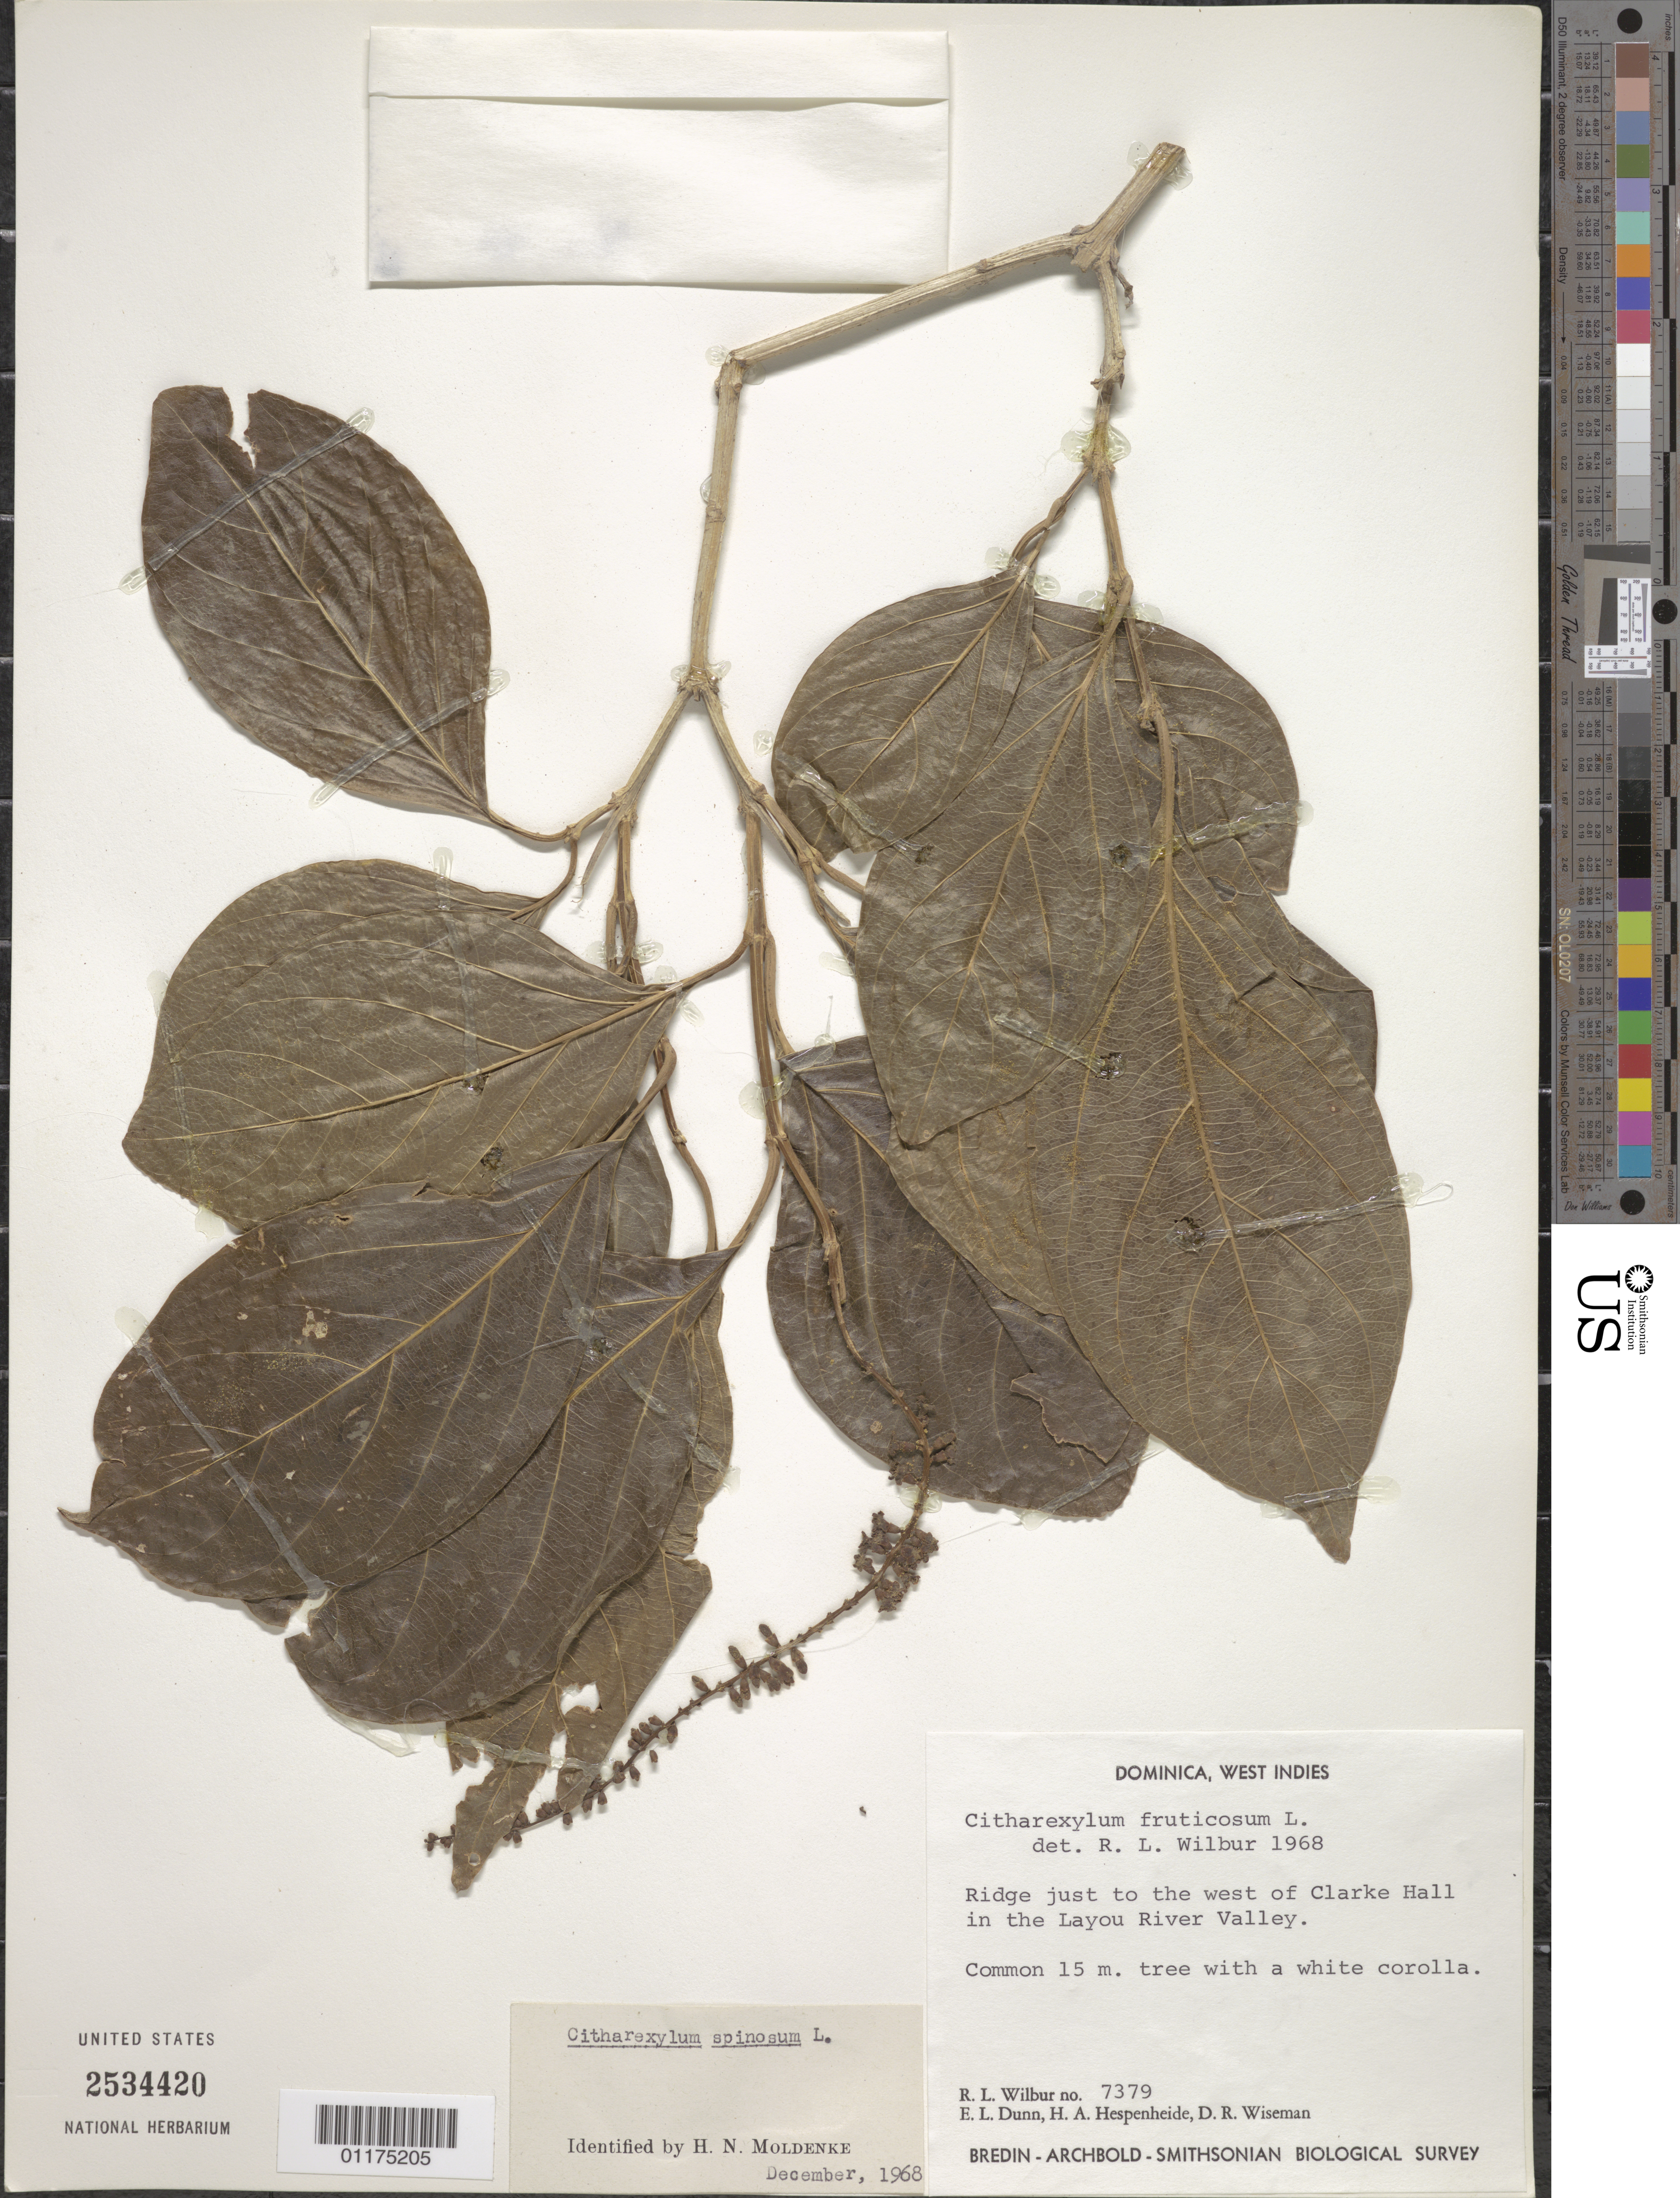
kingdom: Plantae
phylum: Tracheophyta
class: Magnoliopsida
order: Lamiales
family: Verbenaceae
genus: Citharexylum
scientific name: Citharexylum spinosum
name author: L.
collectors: R. L. Wilbur, E. Dunn, H. A. Hespenheide & D. R. Wiseman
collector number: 7379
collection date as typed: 1968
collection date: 1968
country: Dominica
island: Dominica I.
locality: Ridge just to the west of Clarke Hall in the Layou River Valley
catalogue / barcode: US 2534420